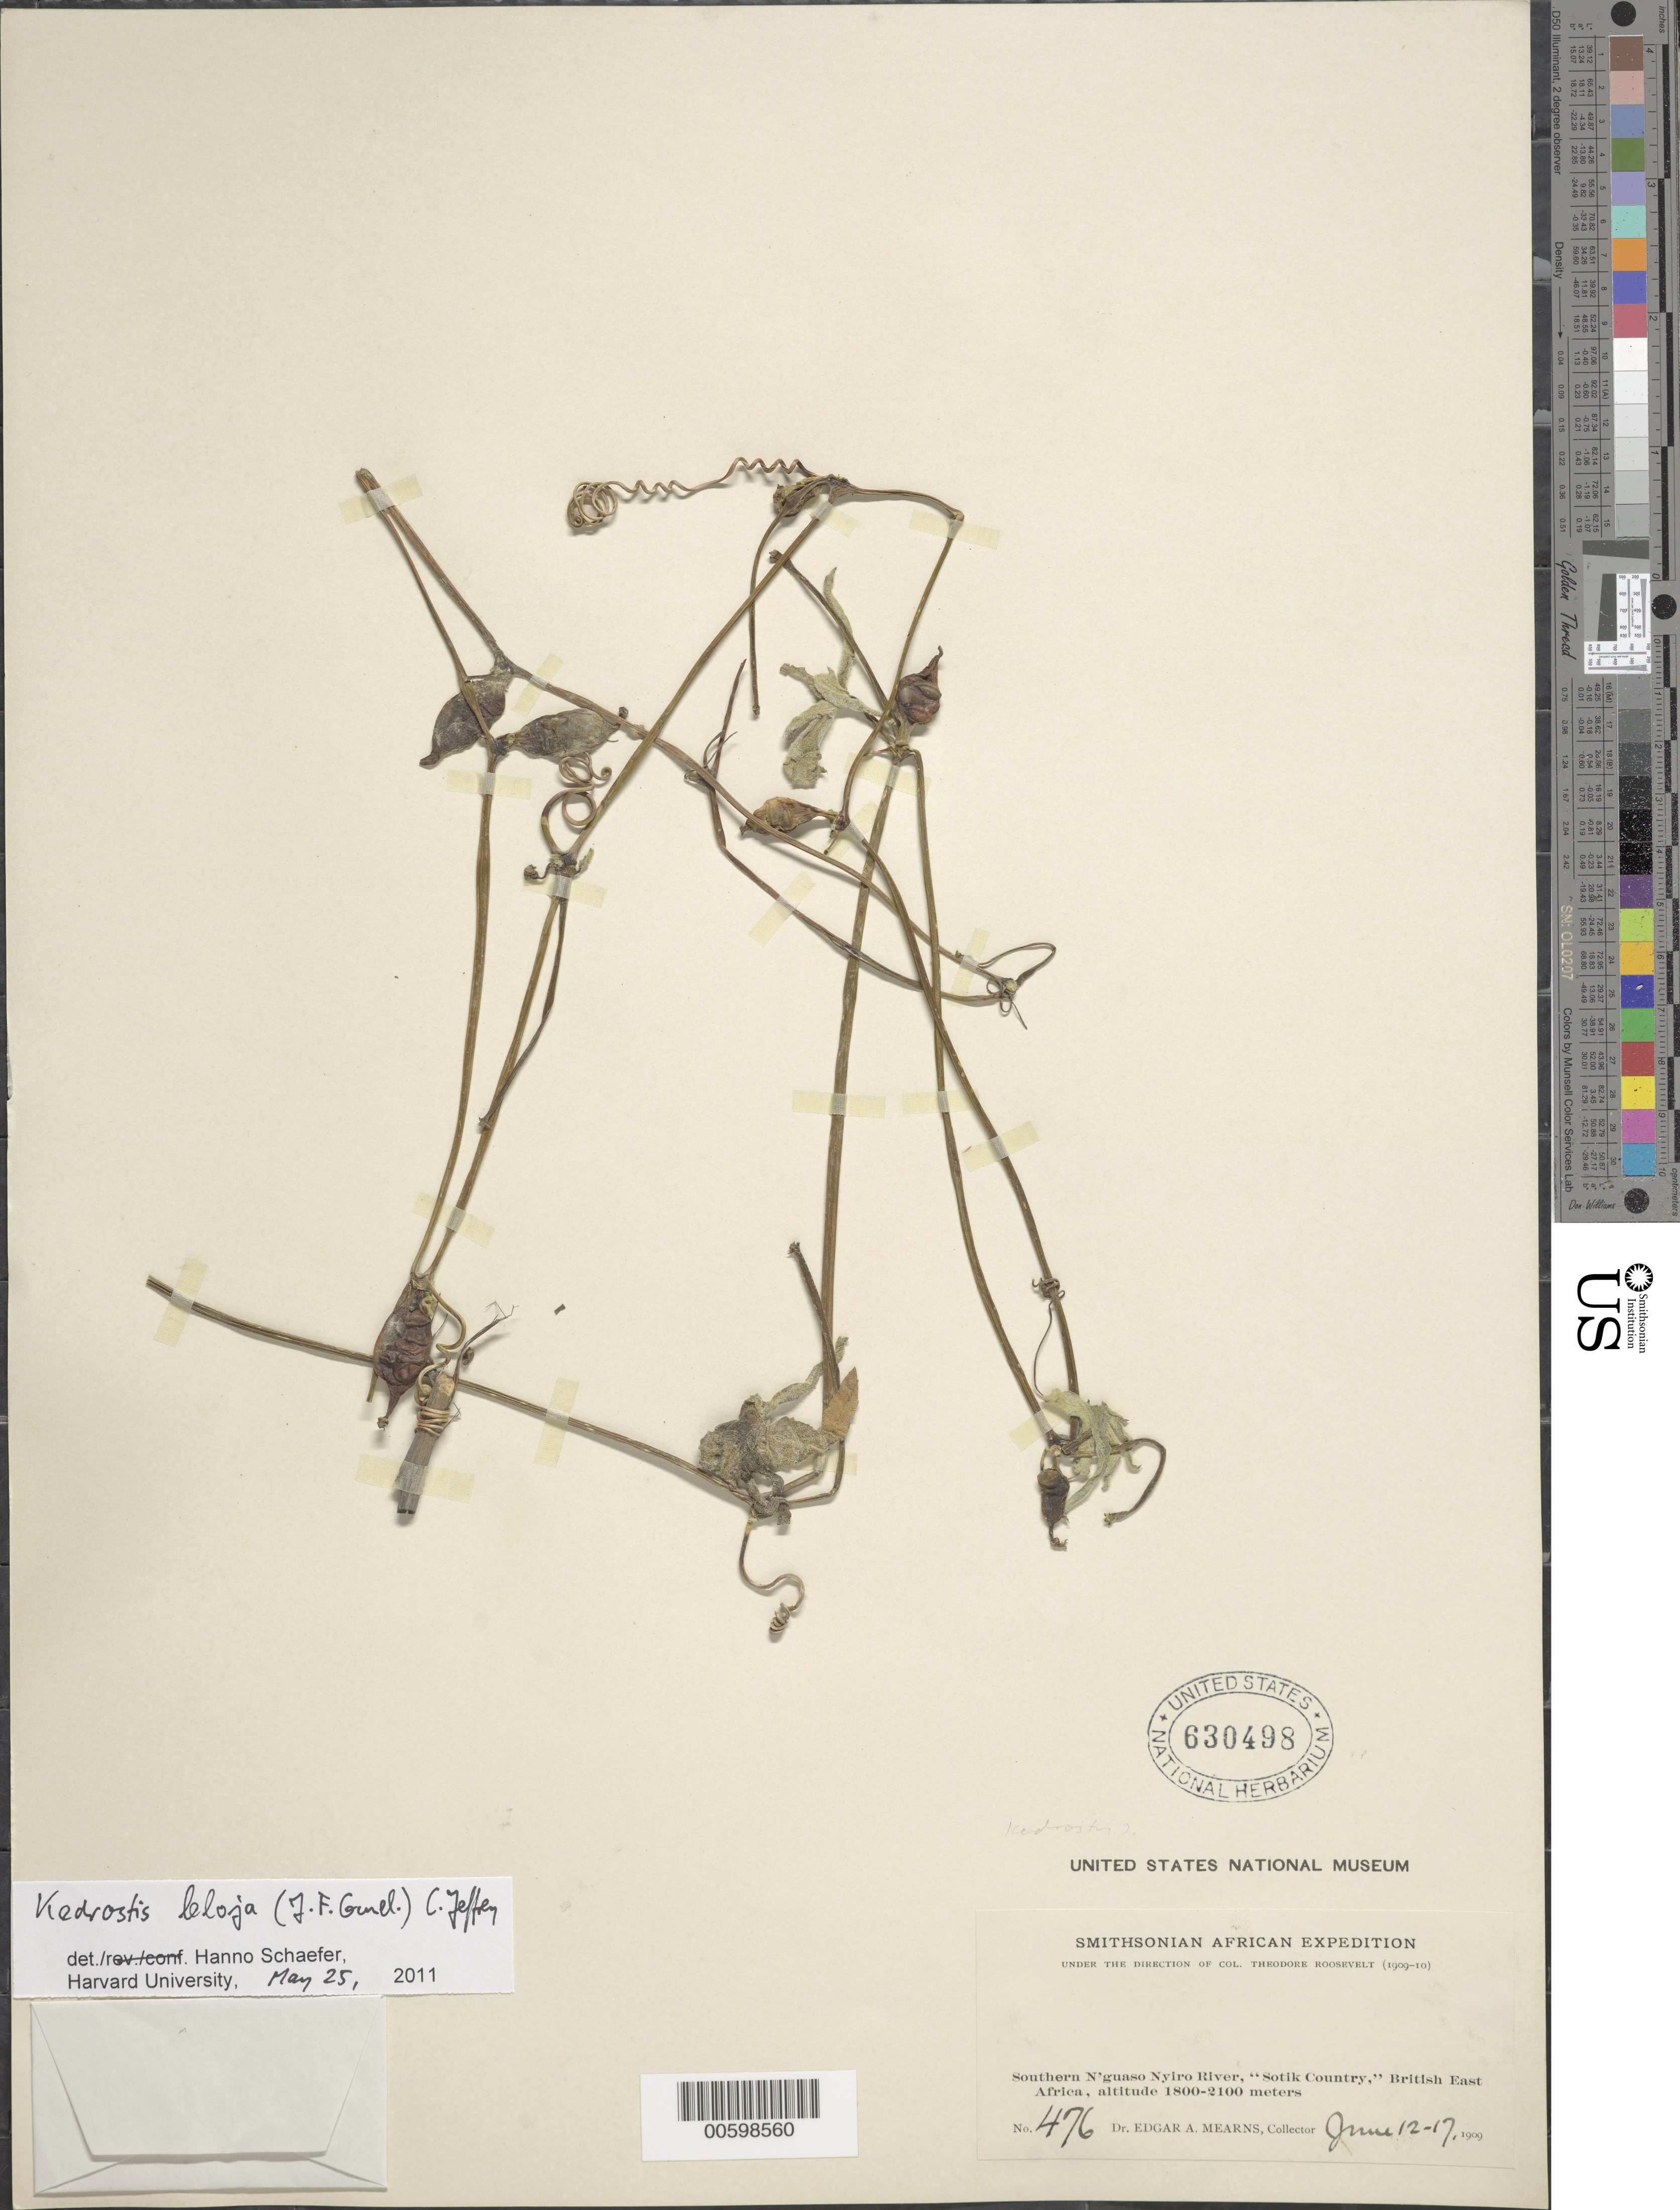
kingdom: Plantae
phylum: Tracheophyta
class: Magnoliopsida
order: Cucurbitales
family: Cucurbitaceae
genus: Kedrostis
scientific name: Kedrostis leloja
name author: C. Jeffrey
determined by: Schaefer, Hanno, Harvard University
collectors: E. A. Mearns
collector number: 476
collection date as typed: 12 Jun 1909 to -- Jun 1909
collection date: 1909-06-12/1909-06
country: Kenya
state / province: Bomet / Narok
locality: Southern N'guaso Nyiro river, "Sotik Country"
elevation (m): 1800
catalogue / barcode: US 630498